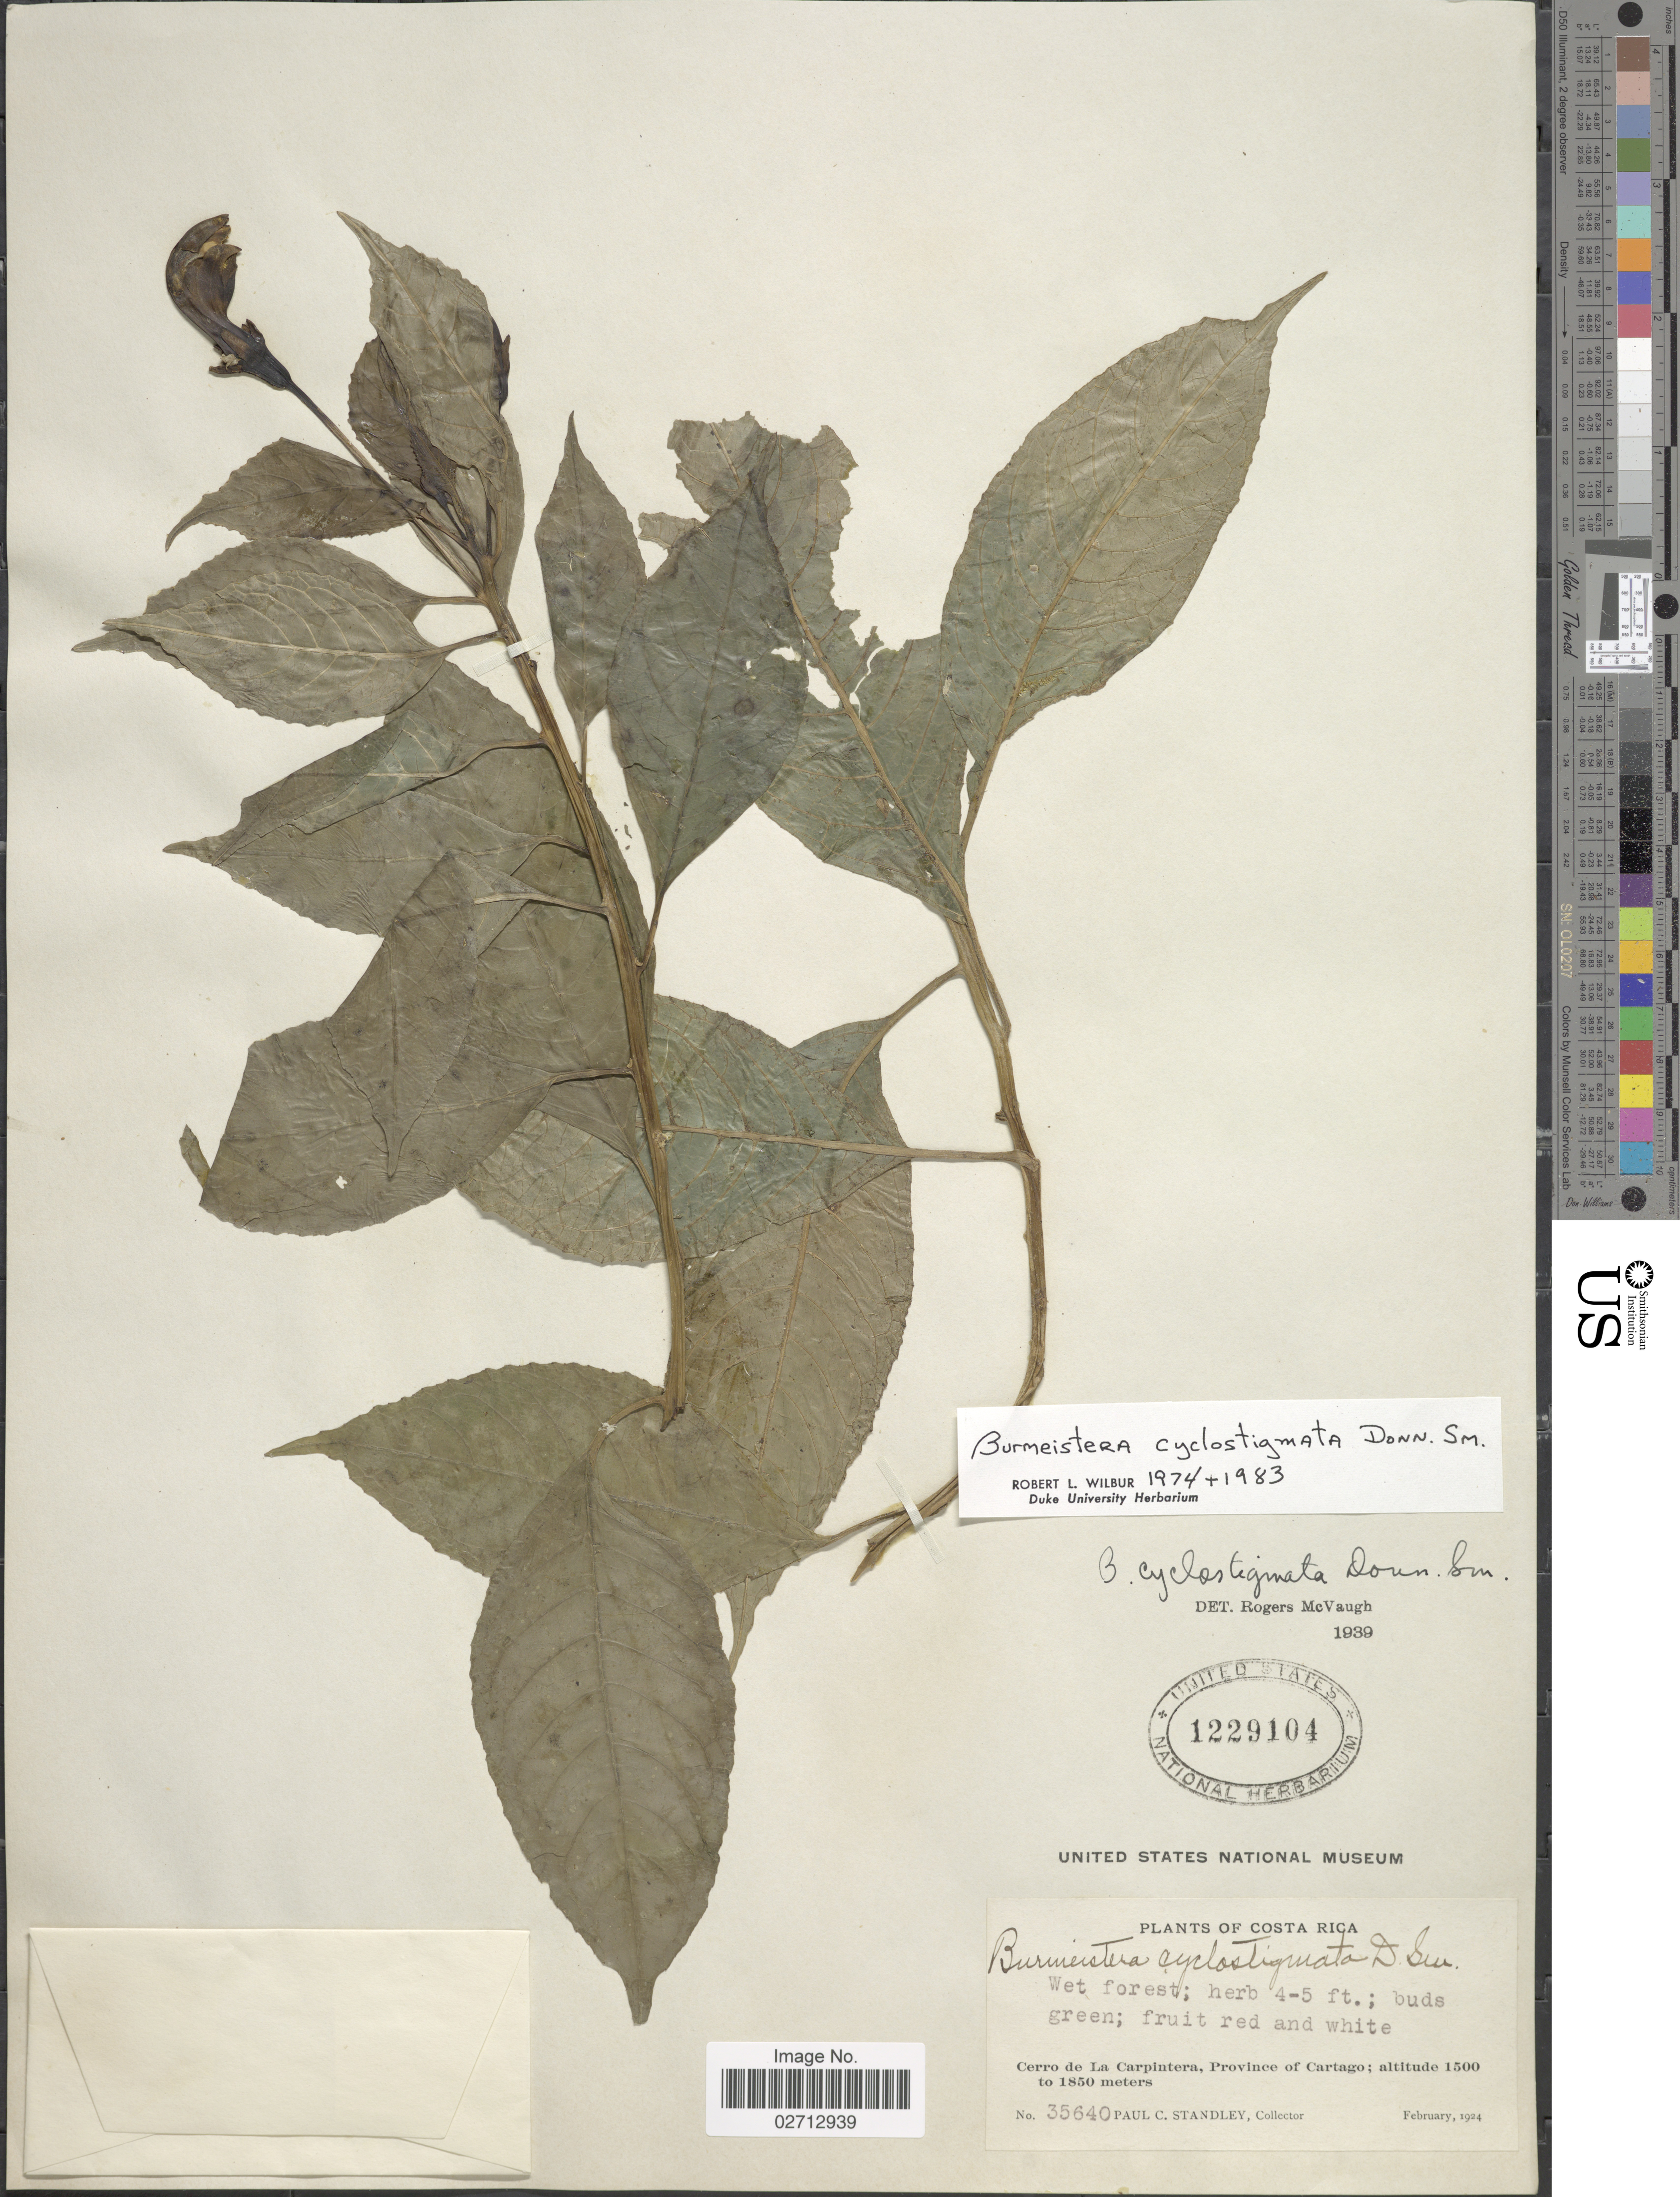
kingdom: Plantae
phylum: Tracheophyta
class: Magnoliopsida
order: Asterales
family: Campanulaceae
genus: Burmeistera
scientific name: Burmeistera cyclostigmata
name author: Donn. Sm.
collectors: P. C. Standley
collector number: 35640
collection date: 1924-02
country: Costa Rica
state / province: Cartago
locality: Cerro de La Carpintera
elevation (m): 1500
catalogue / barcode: US 1229104